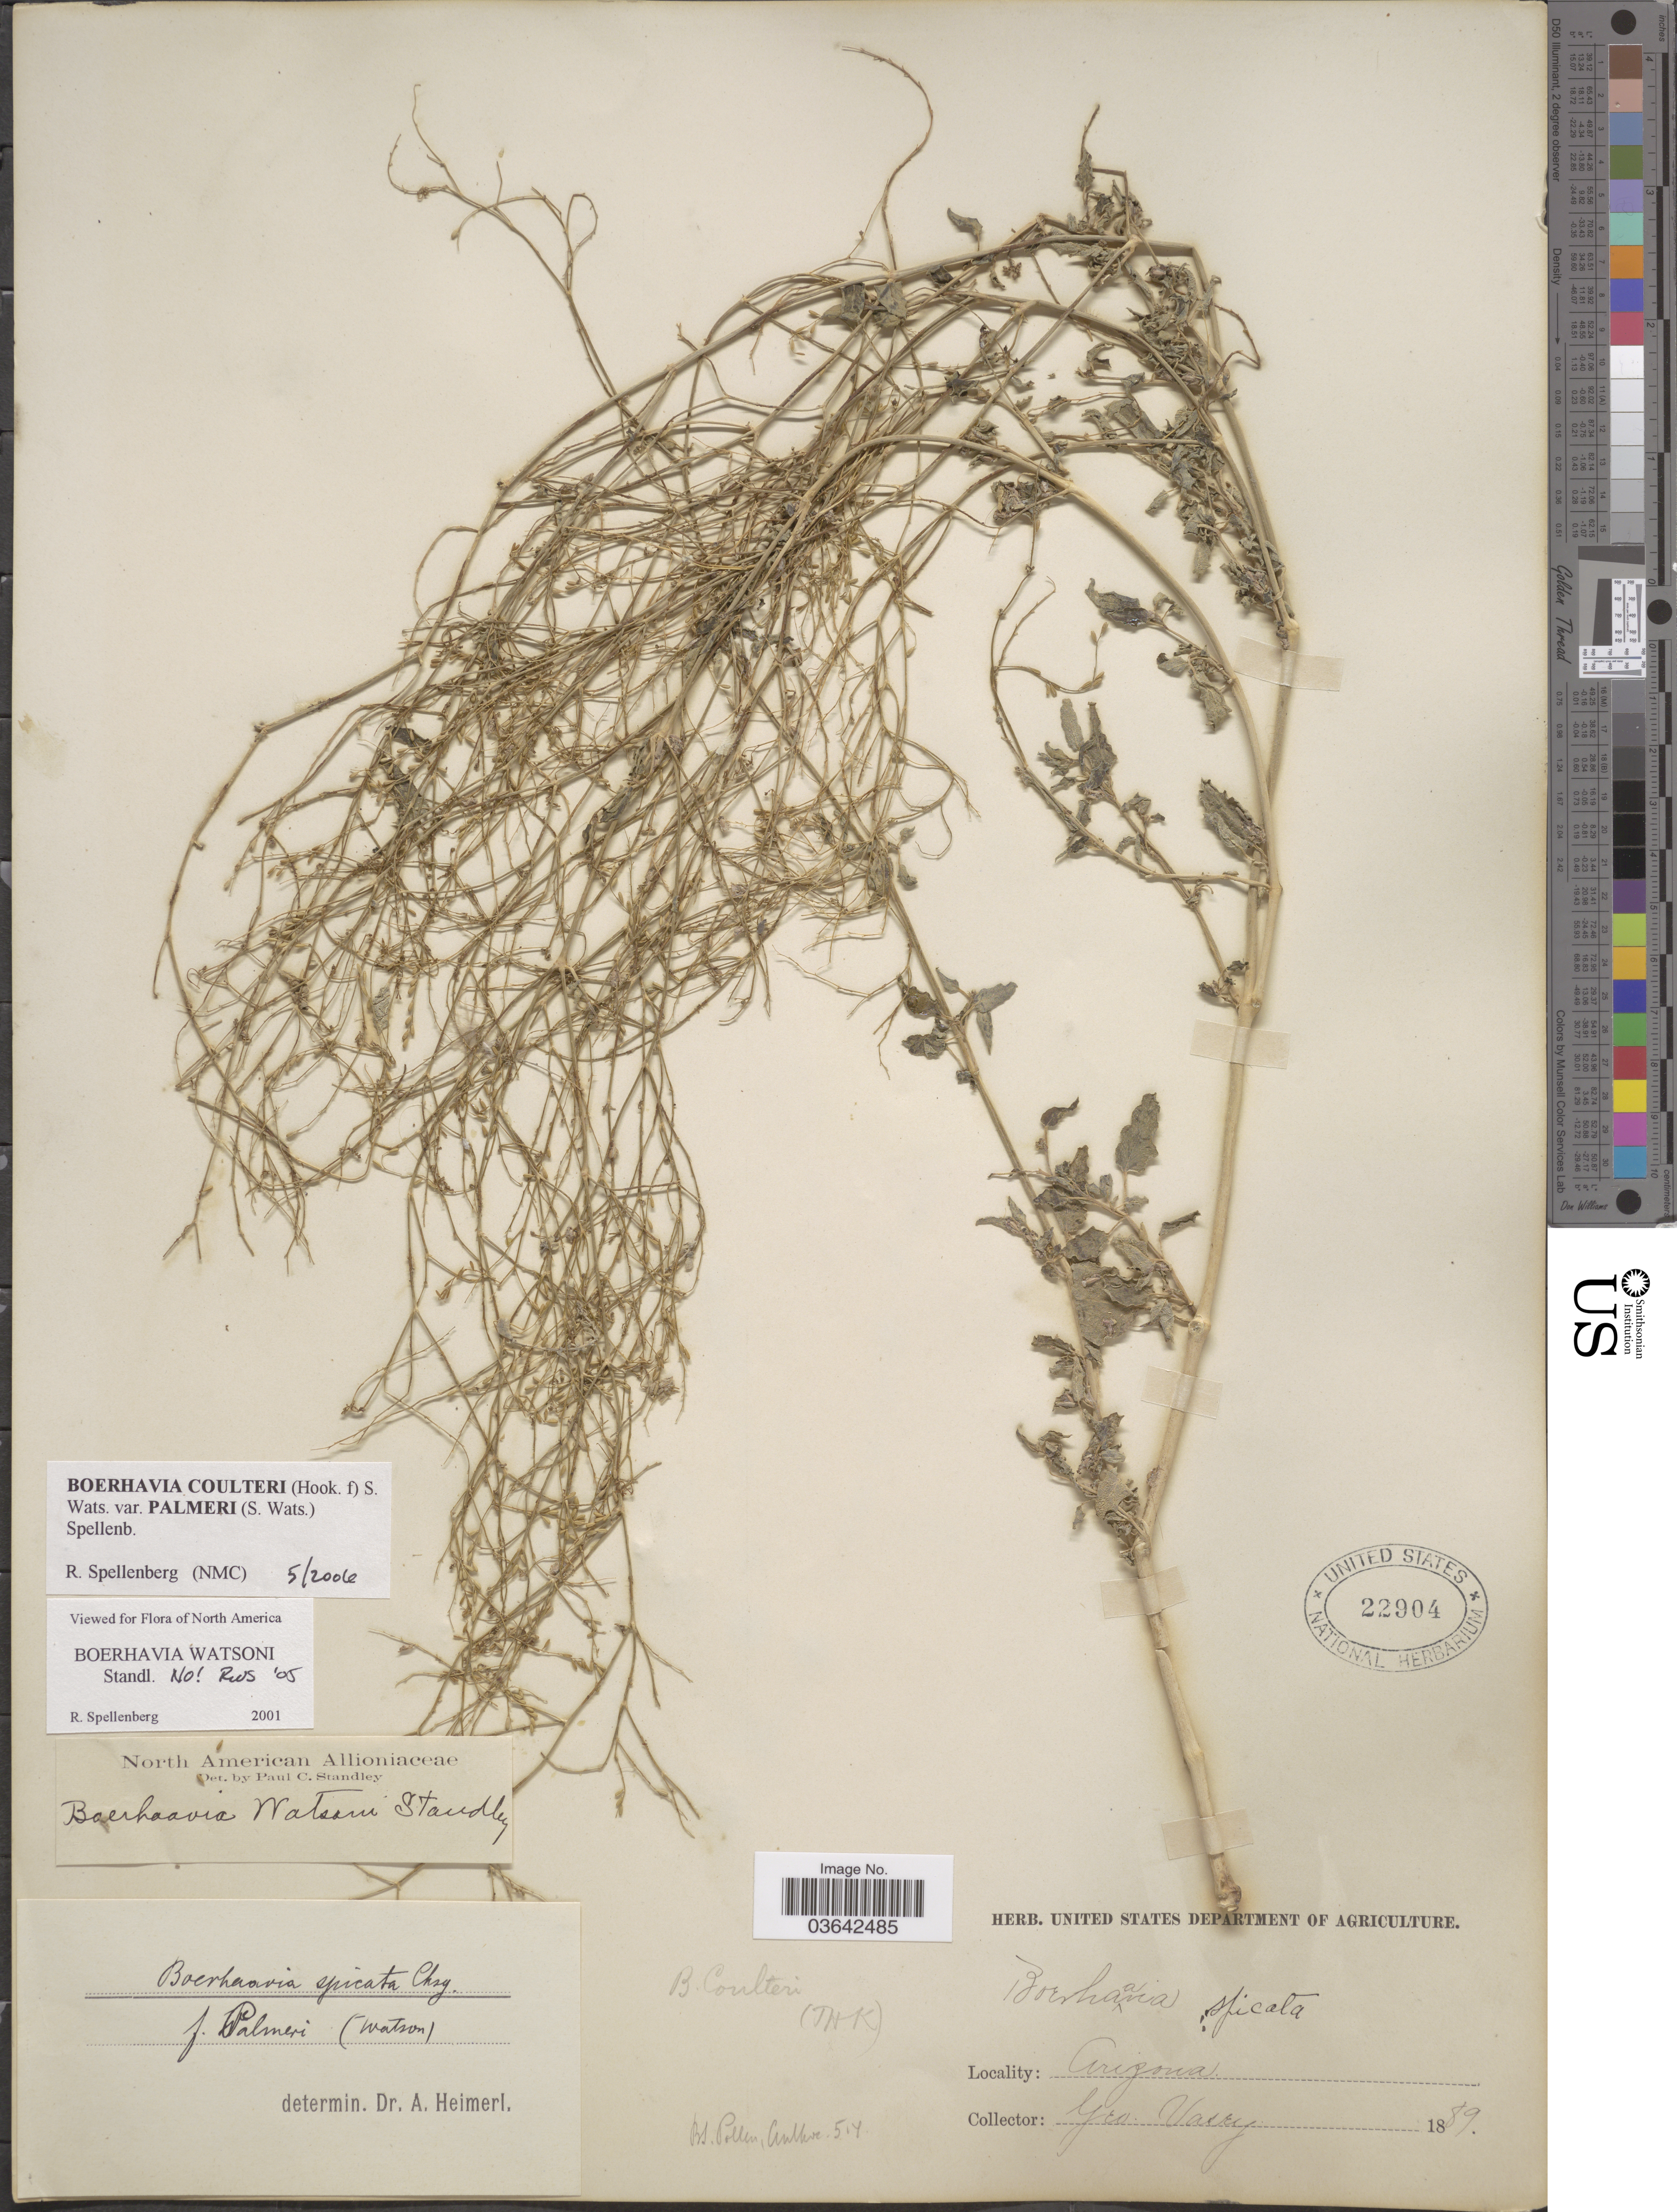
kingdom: Plantae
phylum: Tracheophyta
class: Magnoliopsida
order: Caryophyllales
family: Nyctaginaceae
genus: Boerhavia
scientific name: Boerhavia coulteri var. palmeri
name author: (S. Watson) Spellenb.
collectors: G. Vasey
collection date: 1889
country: United States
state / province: Arizona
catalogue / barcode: US 22904